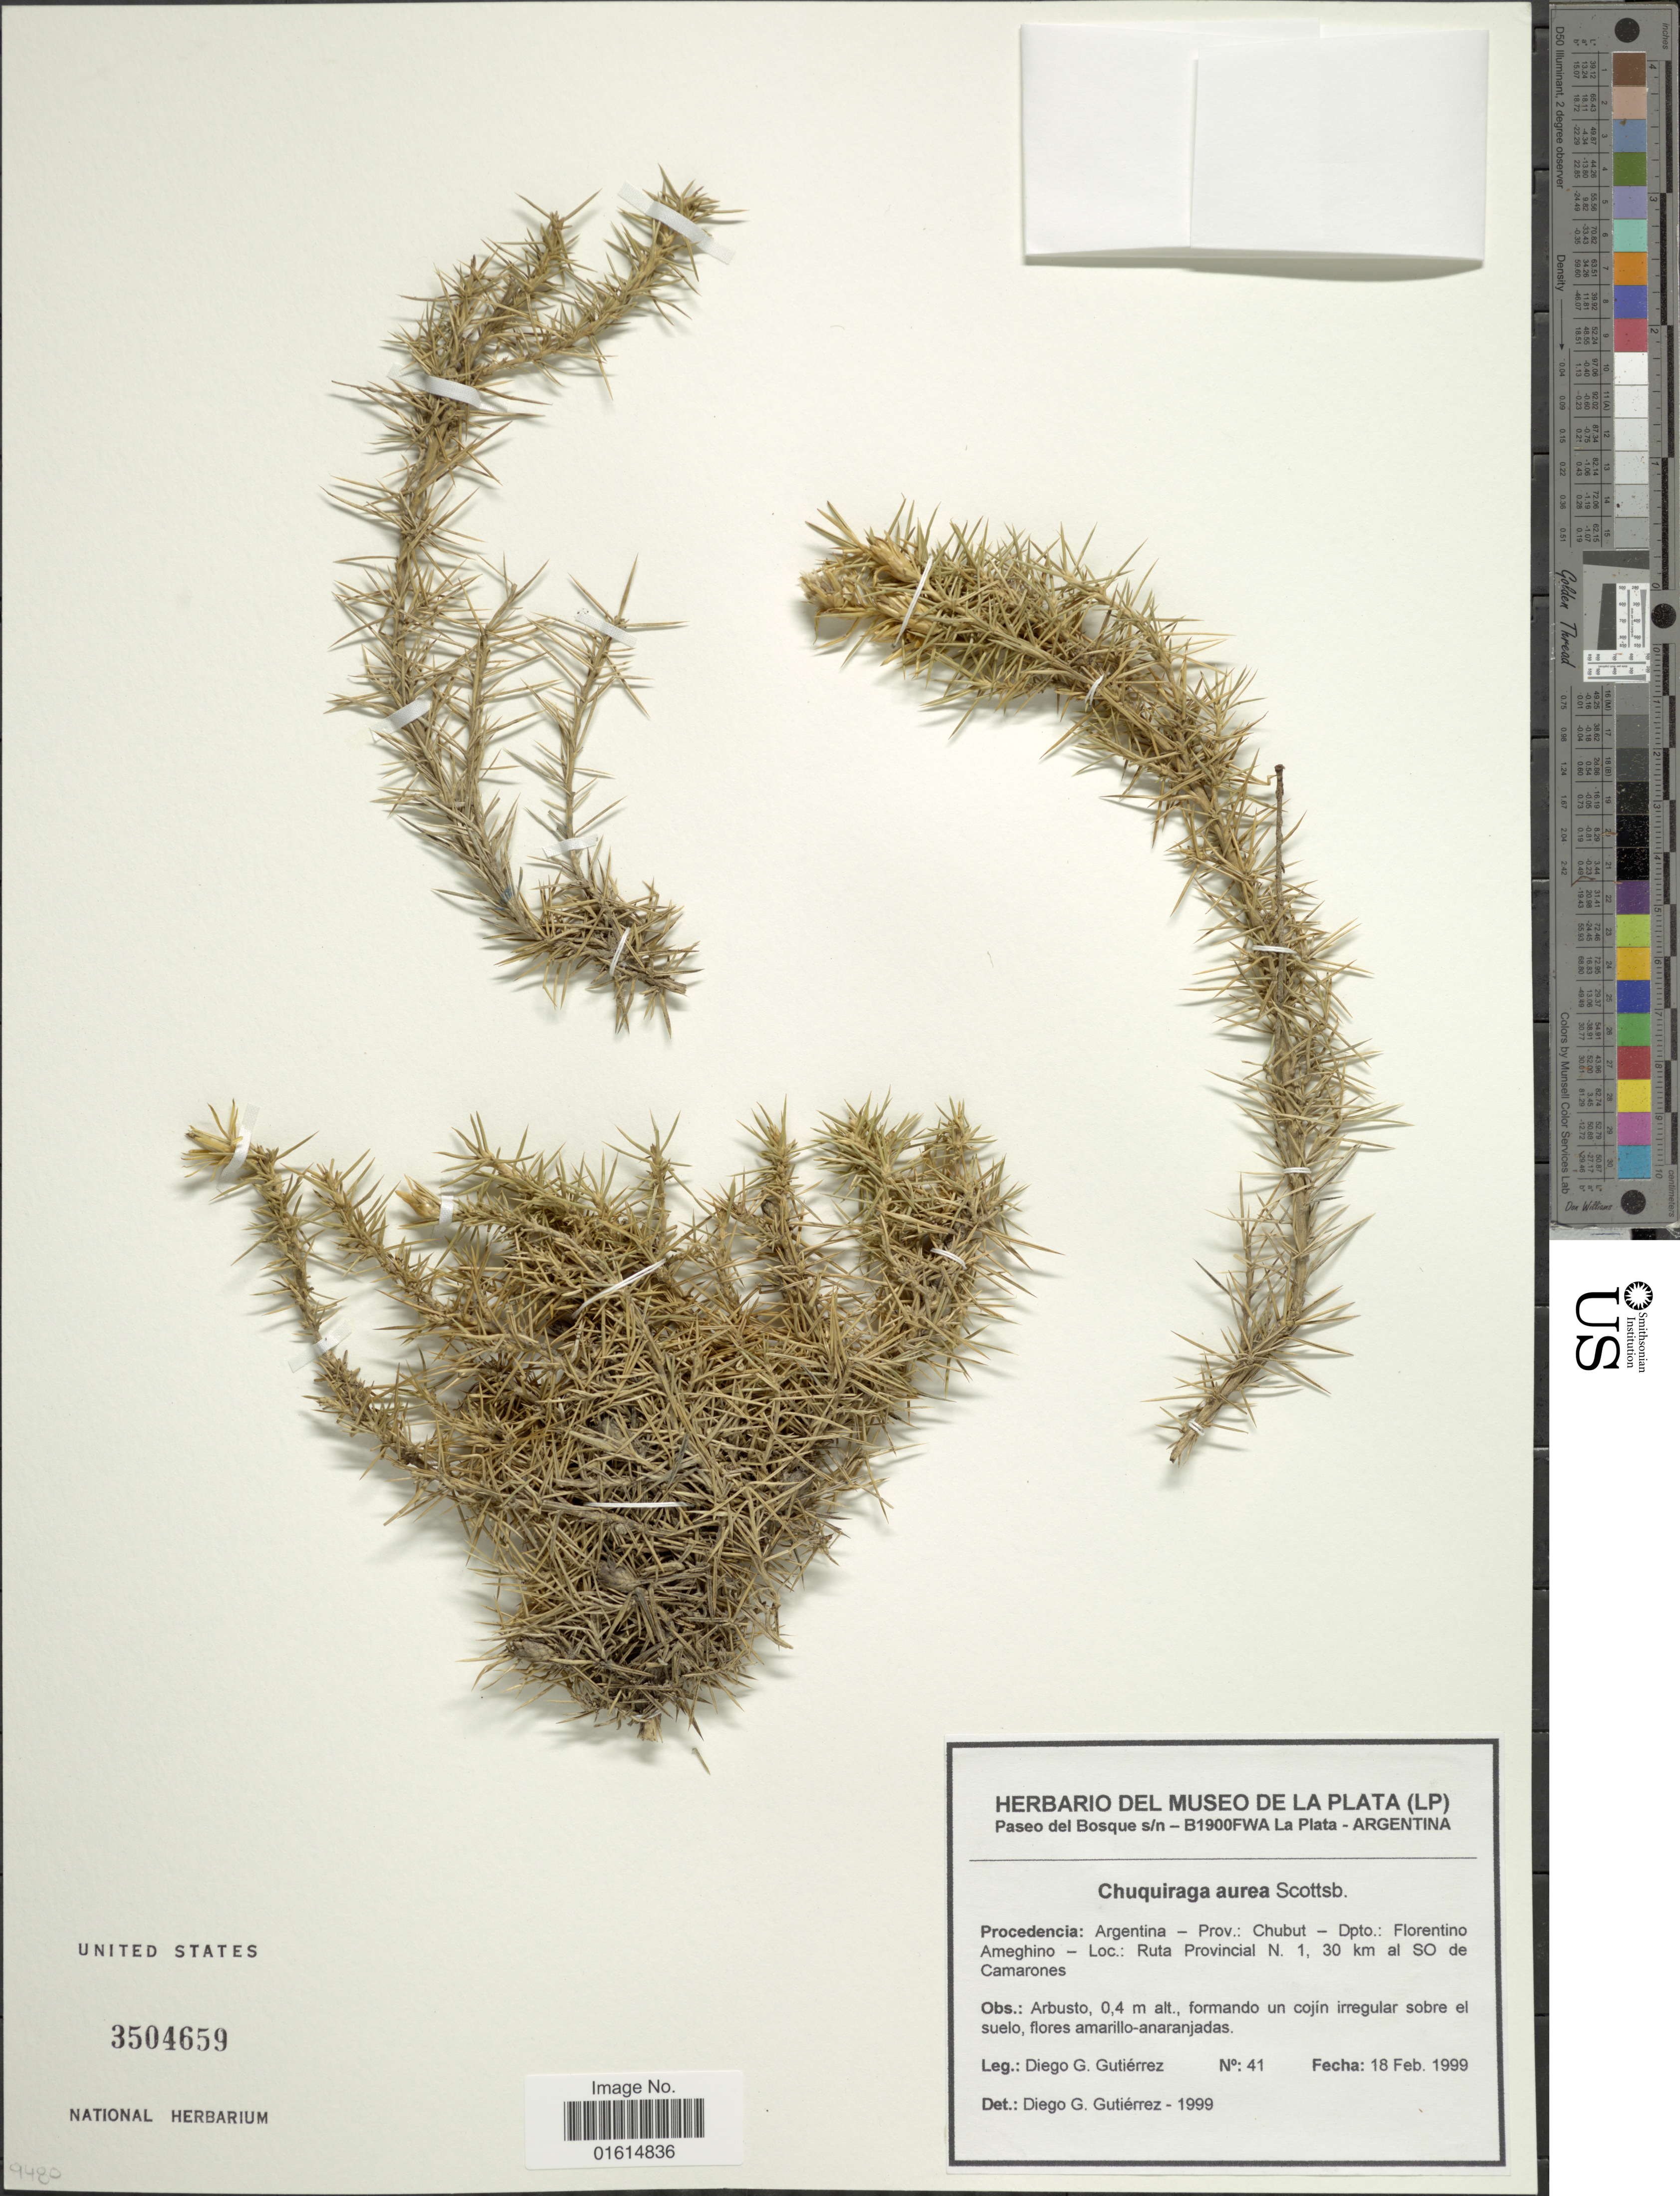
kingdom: Plantae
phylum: Tracheophyta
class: Magnoliopsida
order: Asterales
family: Asteraceae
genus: Chuquiraga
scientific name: Chuquiraga aurea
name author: Skottsb.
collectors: D. G. Gutiérrez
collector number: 41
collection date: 1999-02-18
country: Argentina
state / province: Chubut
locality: Procedencia Argentina, Prov. Chubut, Dpto. Florentino Ameghino, Ruta Provincial N 1, 30 km al SO de Camarones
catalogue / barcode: US 3504659